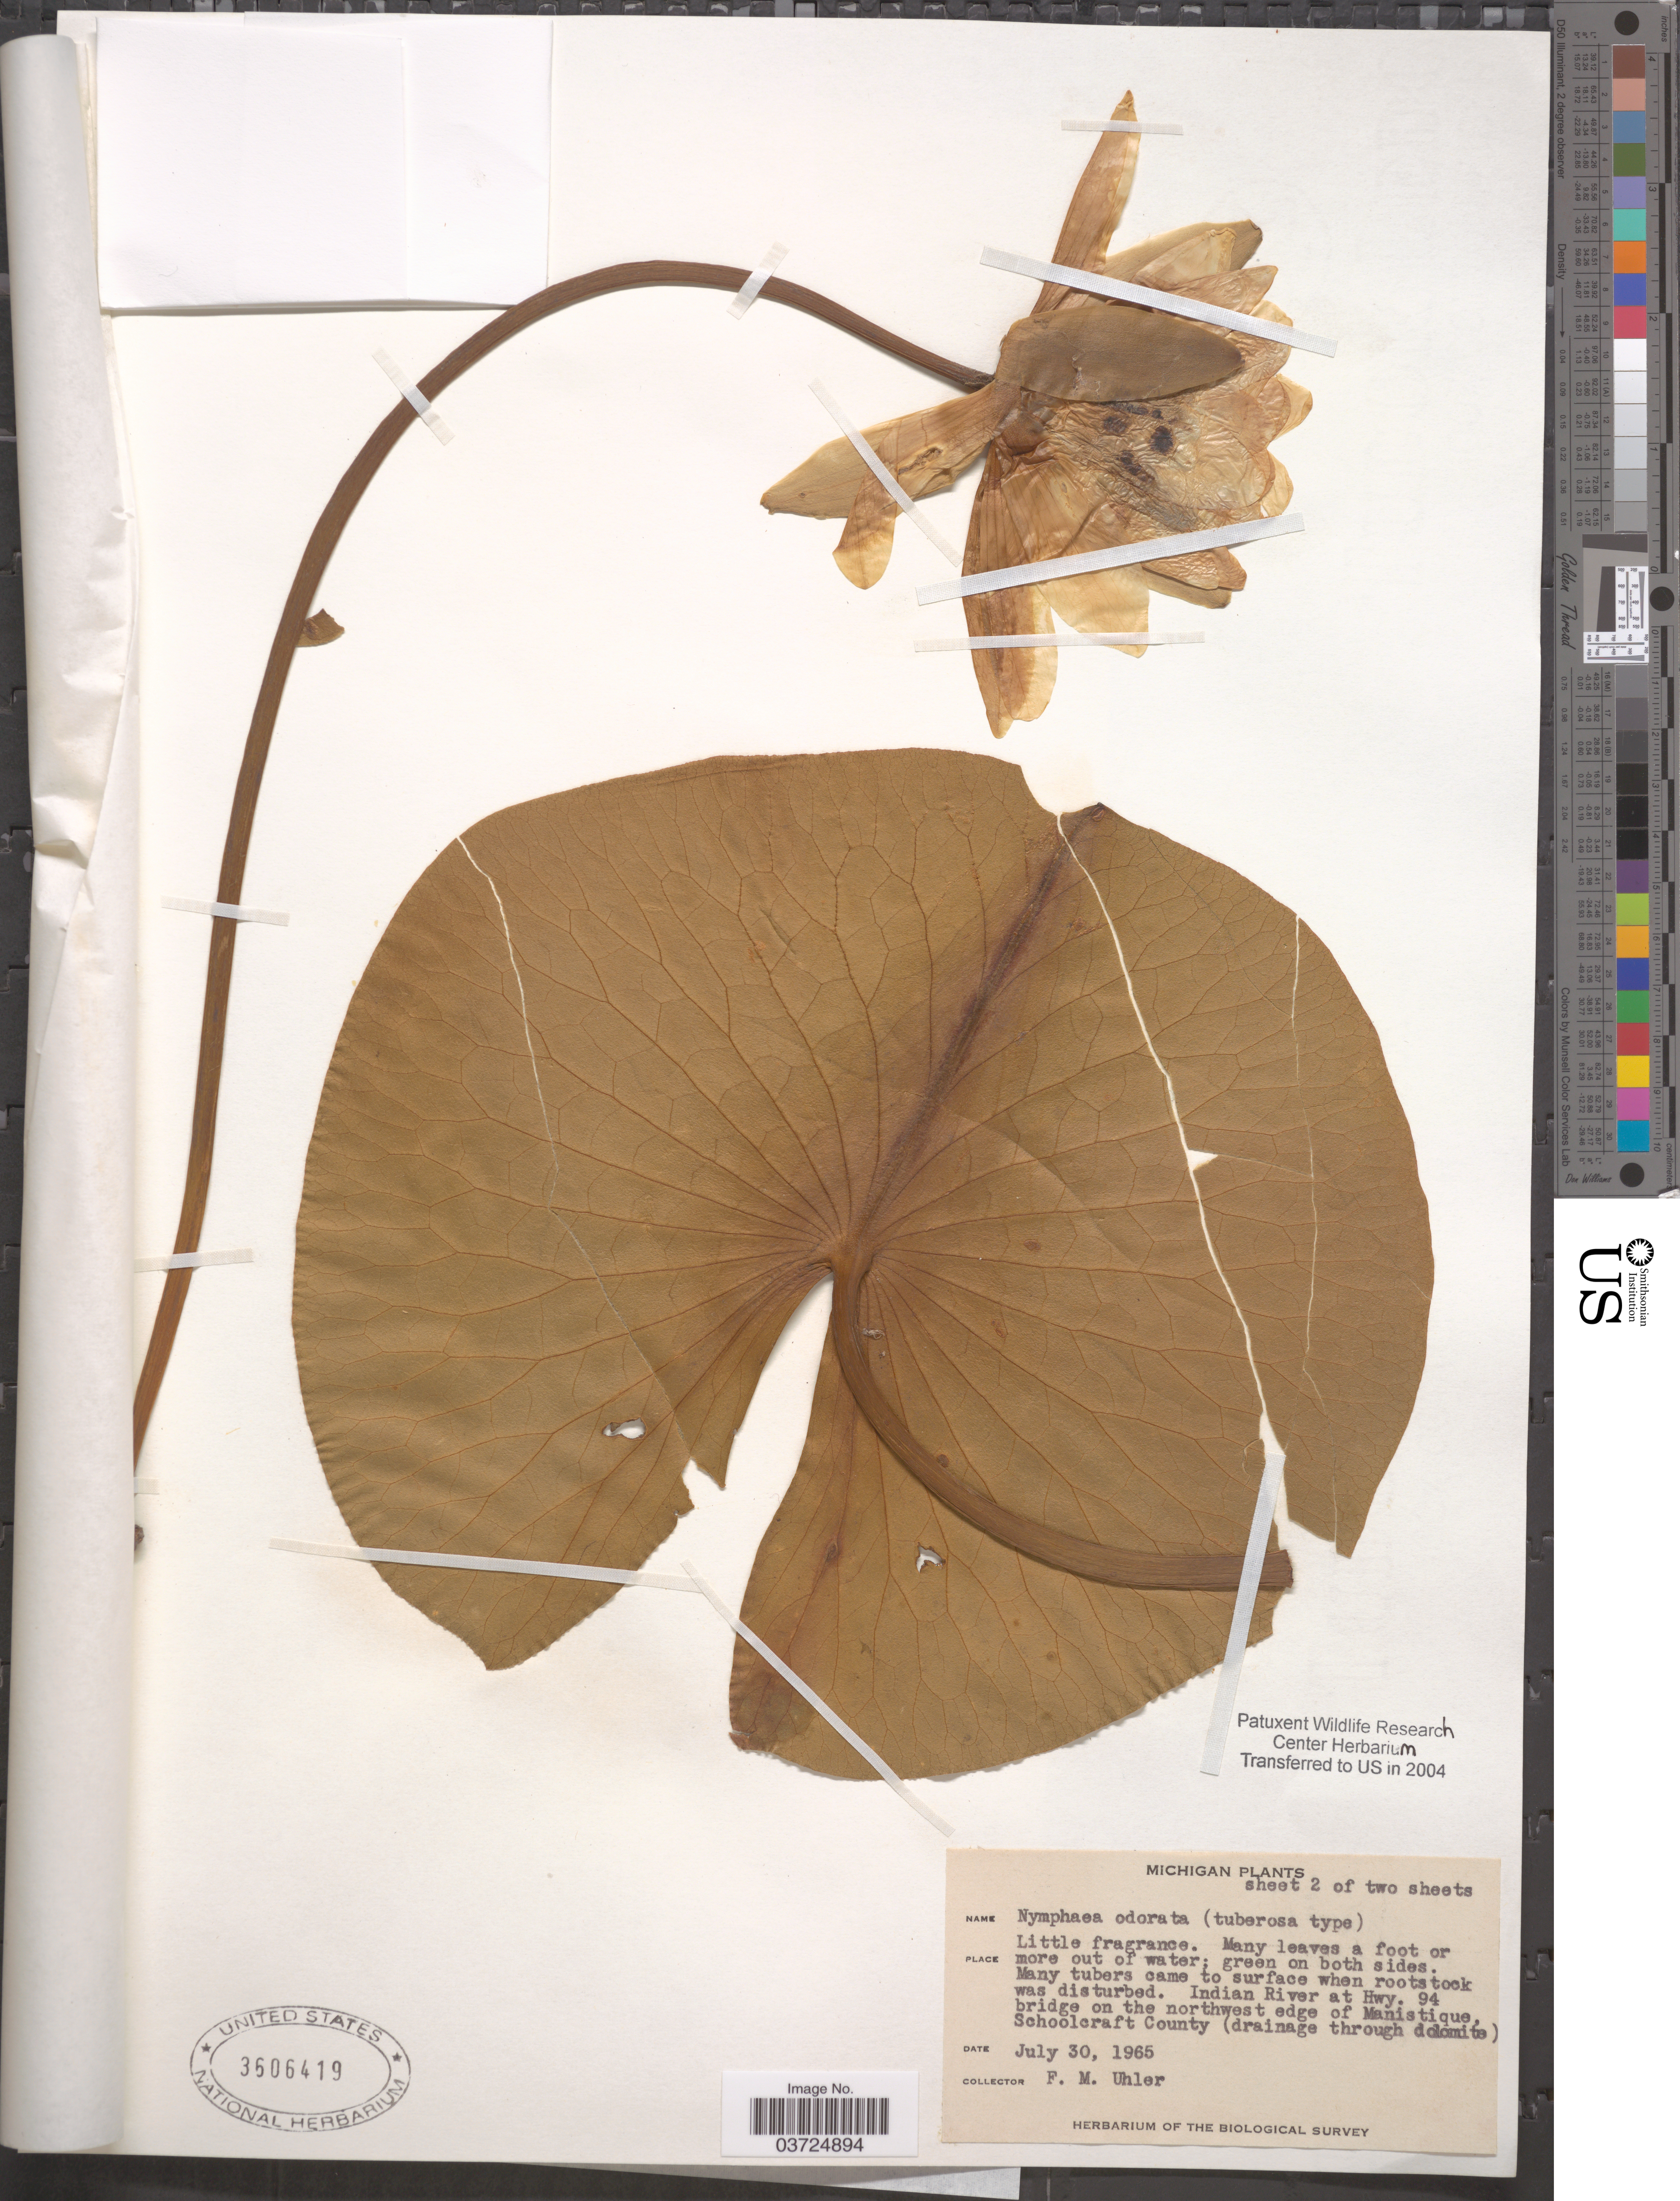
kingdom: Plantae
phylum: Tracheophyta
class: Magnoliopsida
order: Nymphaeales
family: Nymphaeaceae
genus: Nymphaea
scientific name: Nymphaea odorata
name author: Aiton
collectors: F. M. Uhler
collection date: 1965-07-30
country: United States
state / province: Michigan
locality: Indian River at Hwy. 94 bridge on the northwest edge of Manistique, Schoolcraft County (drainage through dolomite).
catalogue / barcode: US 3606419